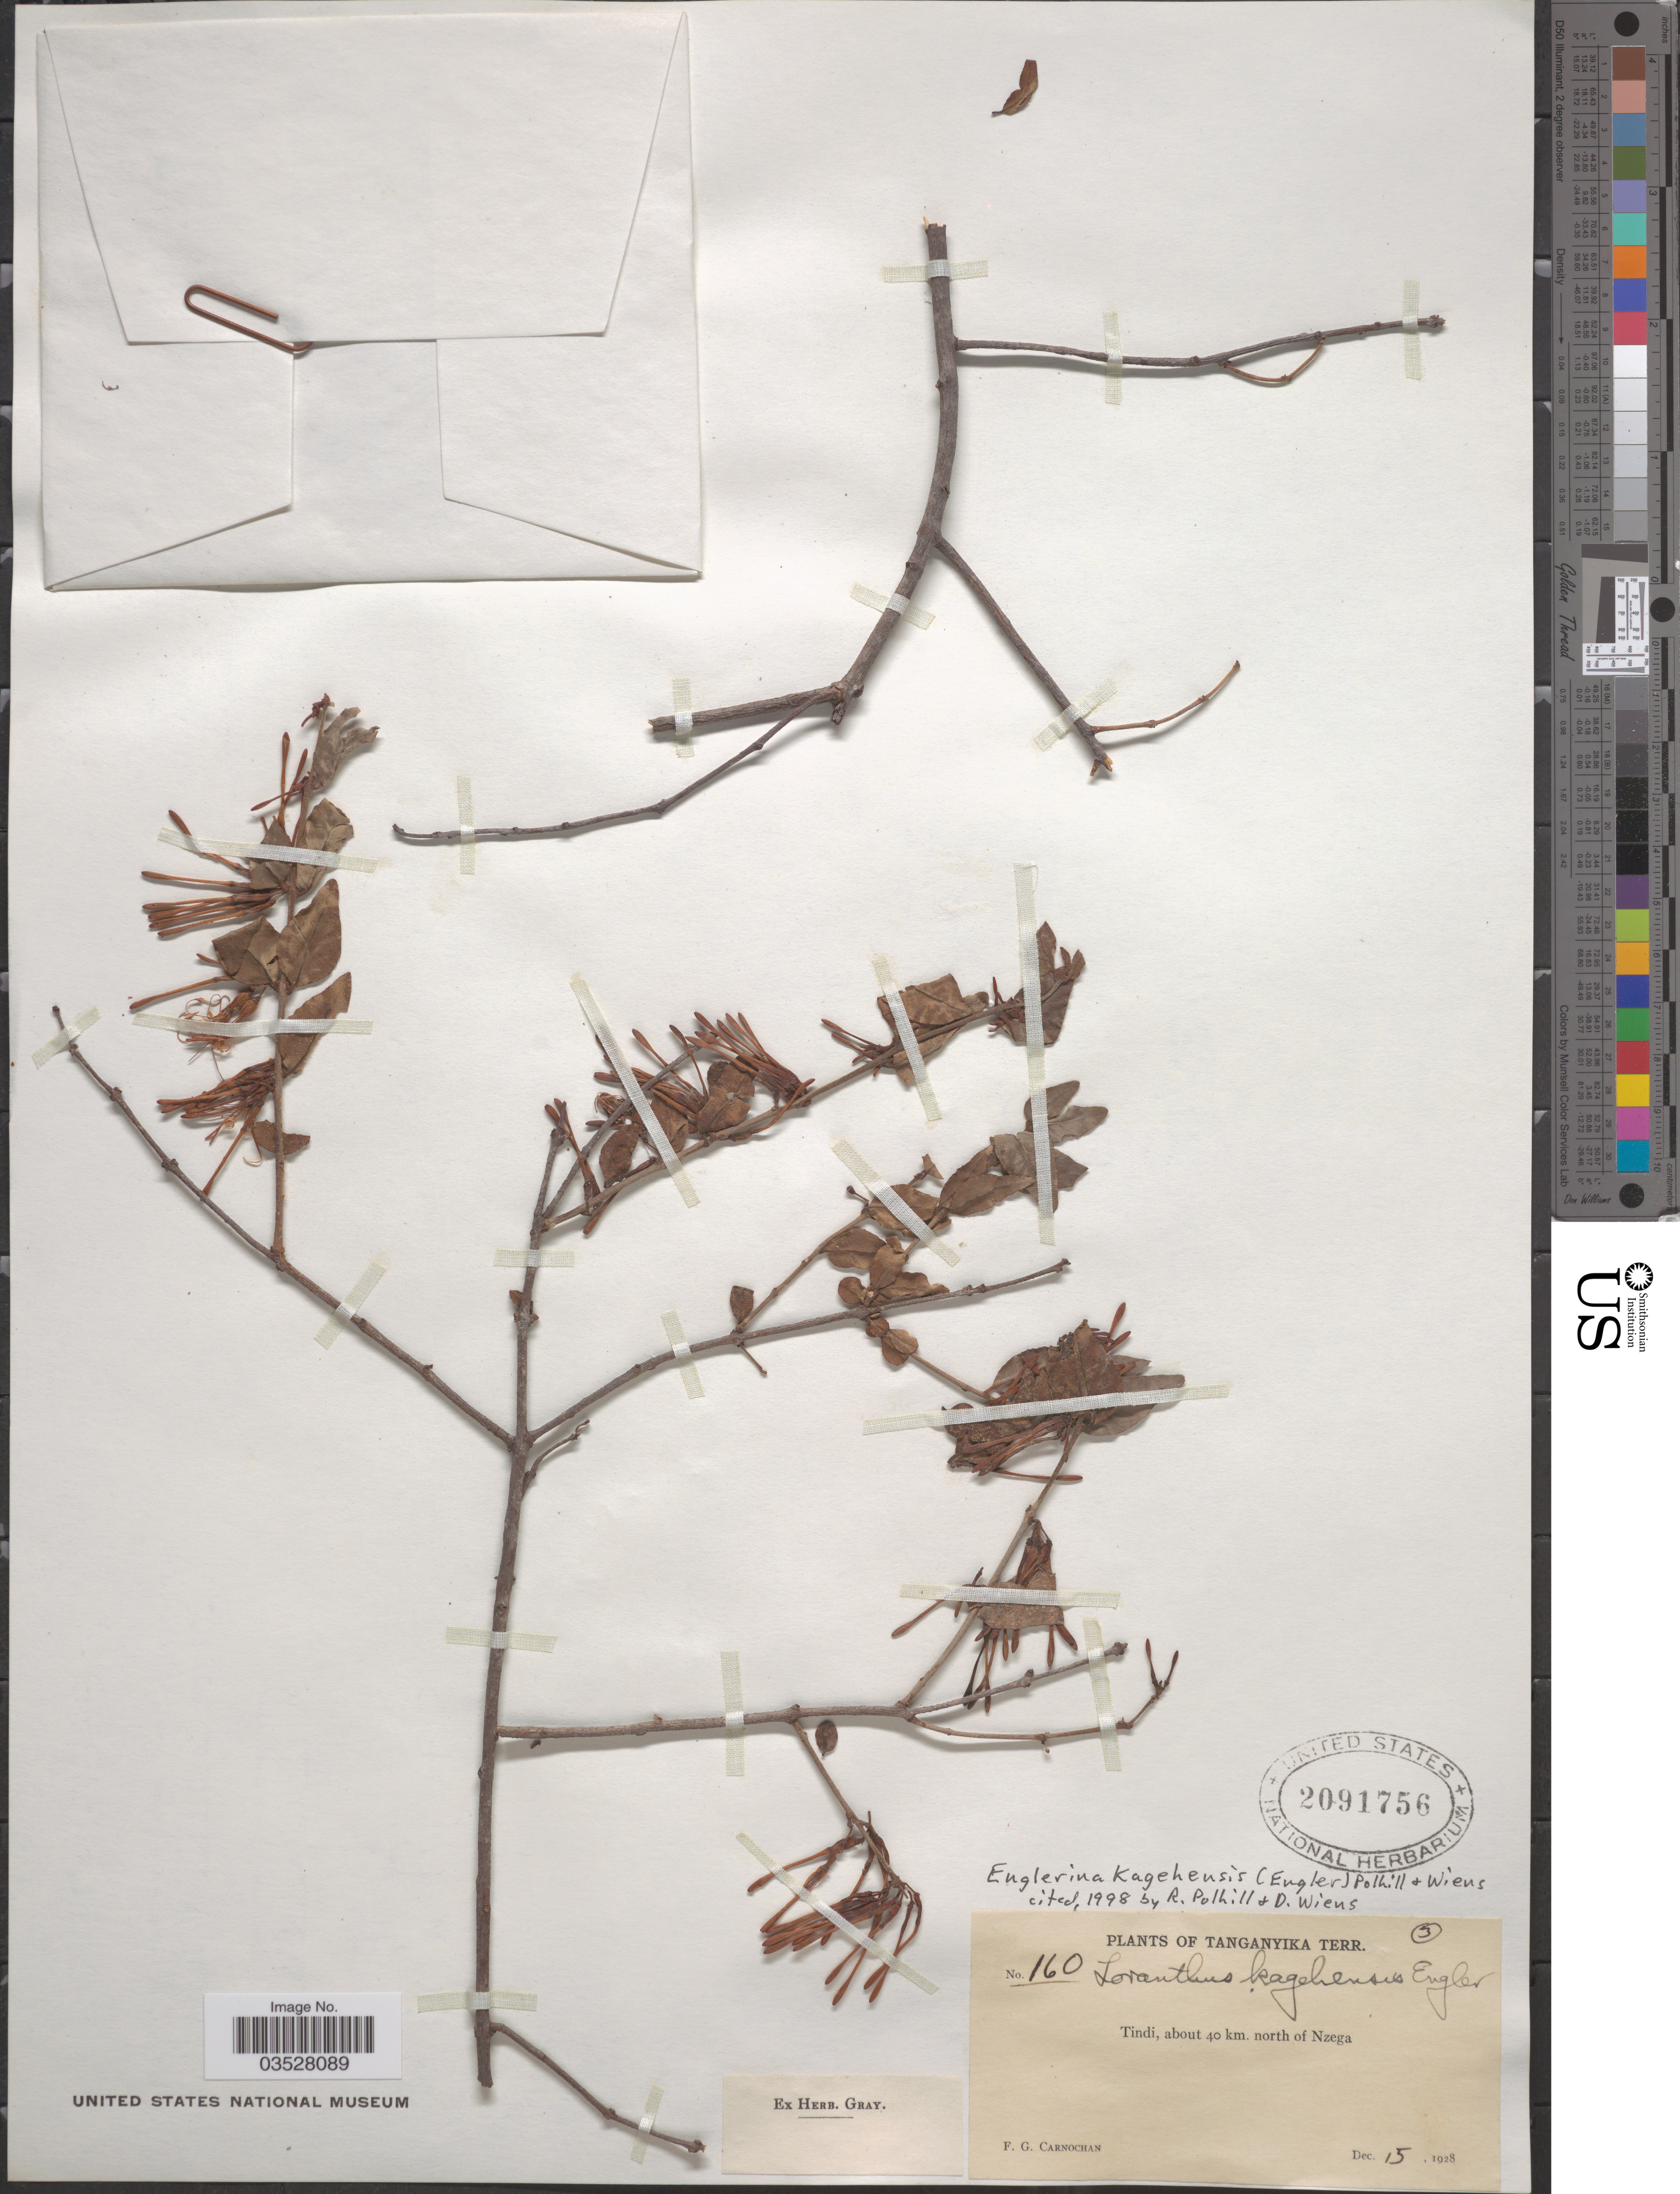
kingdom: Plantae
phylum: Tracheophyta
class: Magnoliopsida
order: Santalales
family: Loranthaceae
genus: Englerina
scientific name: Englerina kagehensis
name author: (Engl.) Polhill & Wiens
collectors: F. Carnochan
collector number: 160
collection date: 1928-12-15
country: Tanzania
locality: Tanganyika Terr. Tindi, about 40 km. north of Nzega.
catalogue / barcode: US 2091756